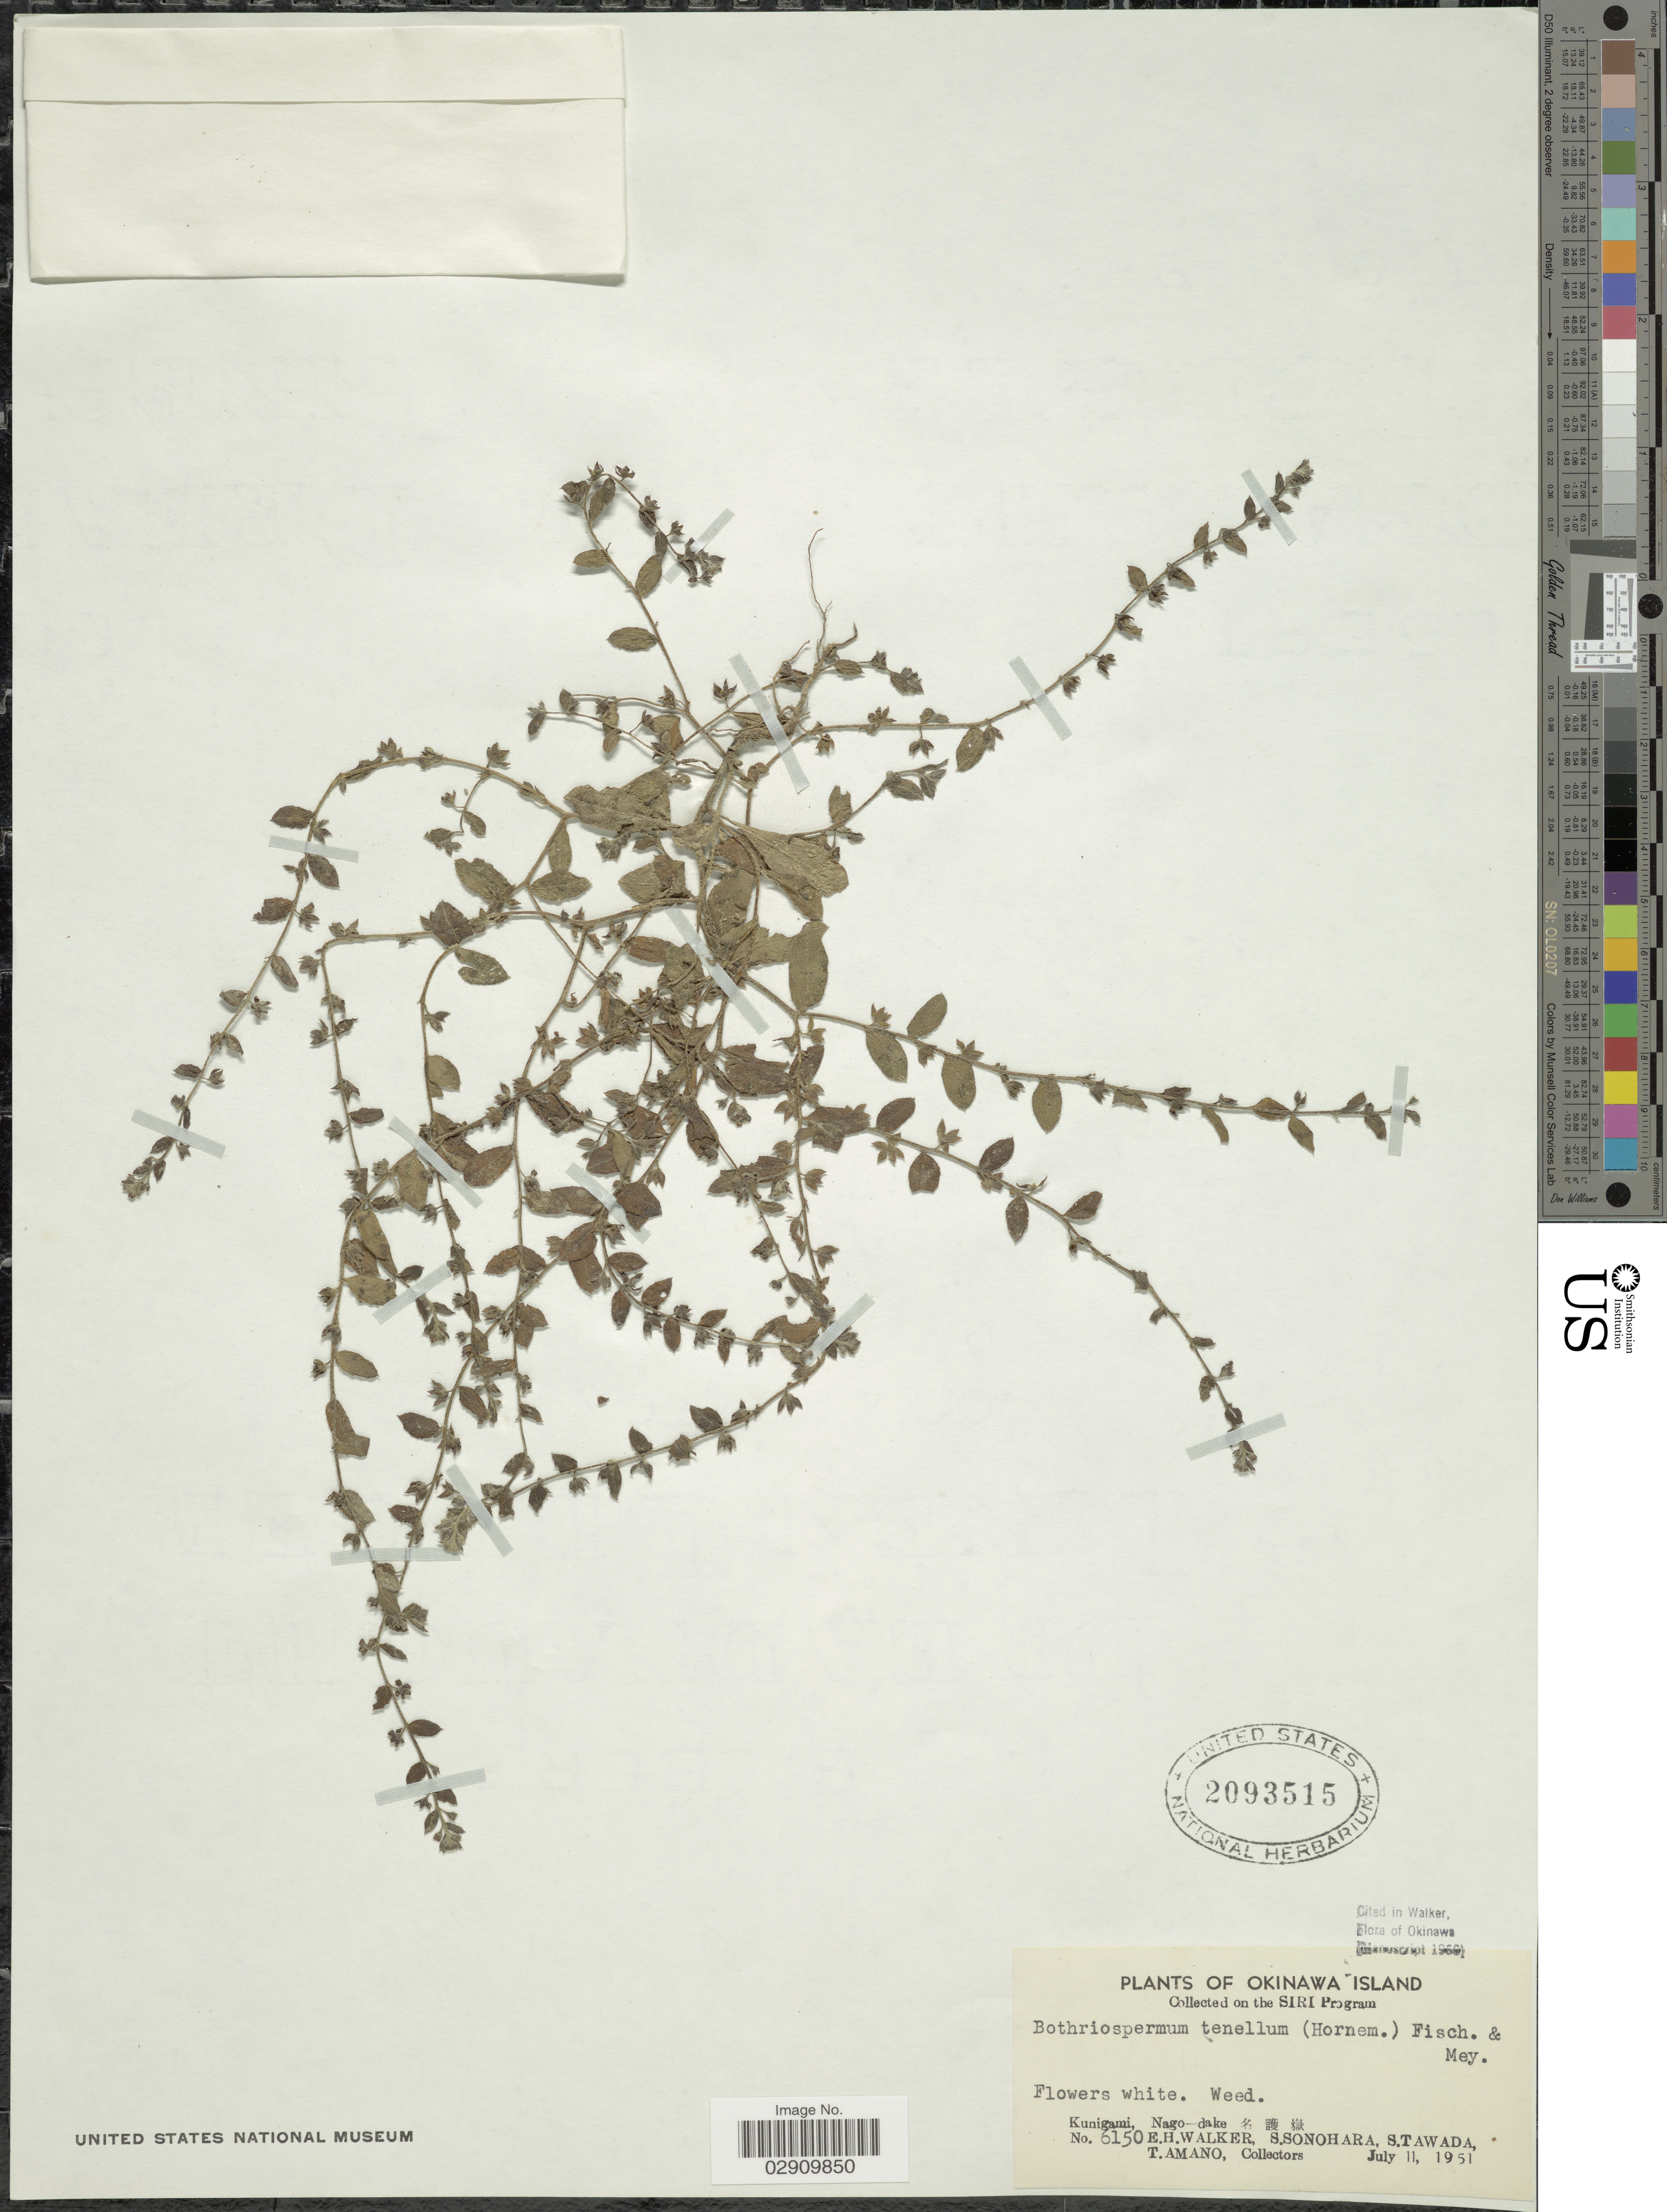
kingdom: Plantae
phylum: Tracheophyta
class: Magnoliopsida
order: Boraginales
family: Boraginaceae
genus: Bothriospermum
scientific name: Bothriospermum tenellum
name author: (Hornem.) Fisch. & C.A. Mey.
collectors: E. H. Walker, S. Sonohara, S. Tawada & T. Amano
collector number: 6150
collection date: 1951-07-11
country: Japan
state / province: Okinawa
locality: Okinawa Island, Kunigami, Nago-dake, X.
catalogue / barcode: US 2093515